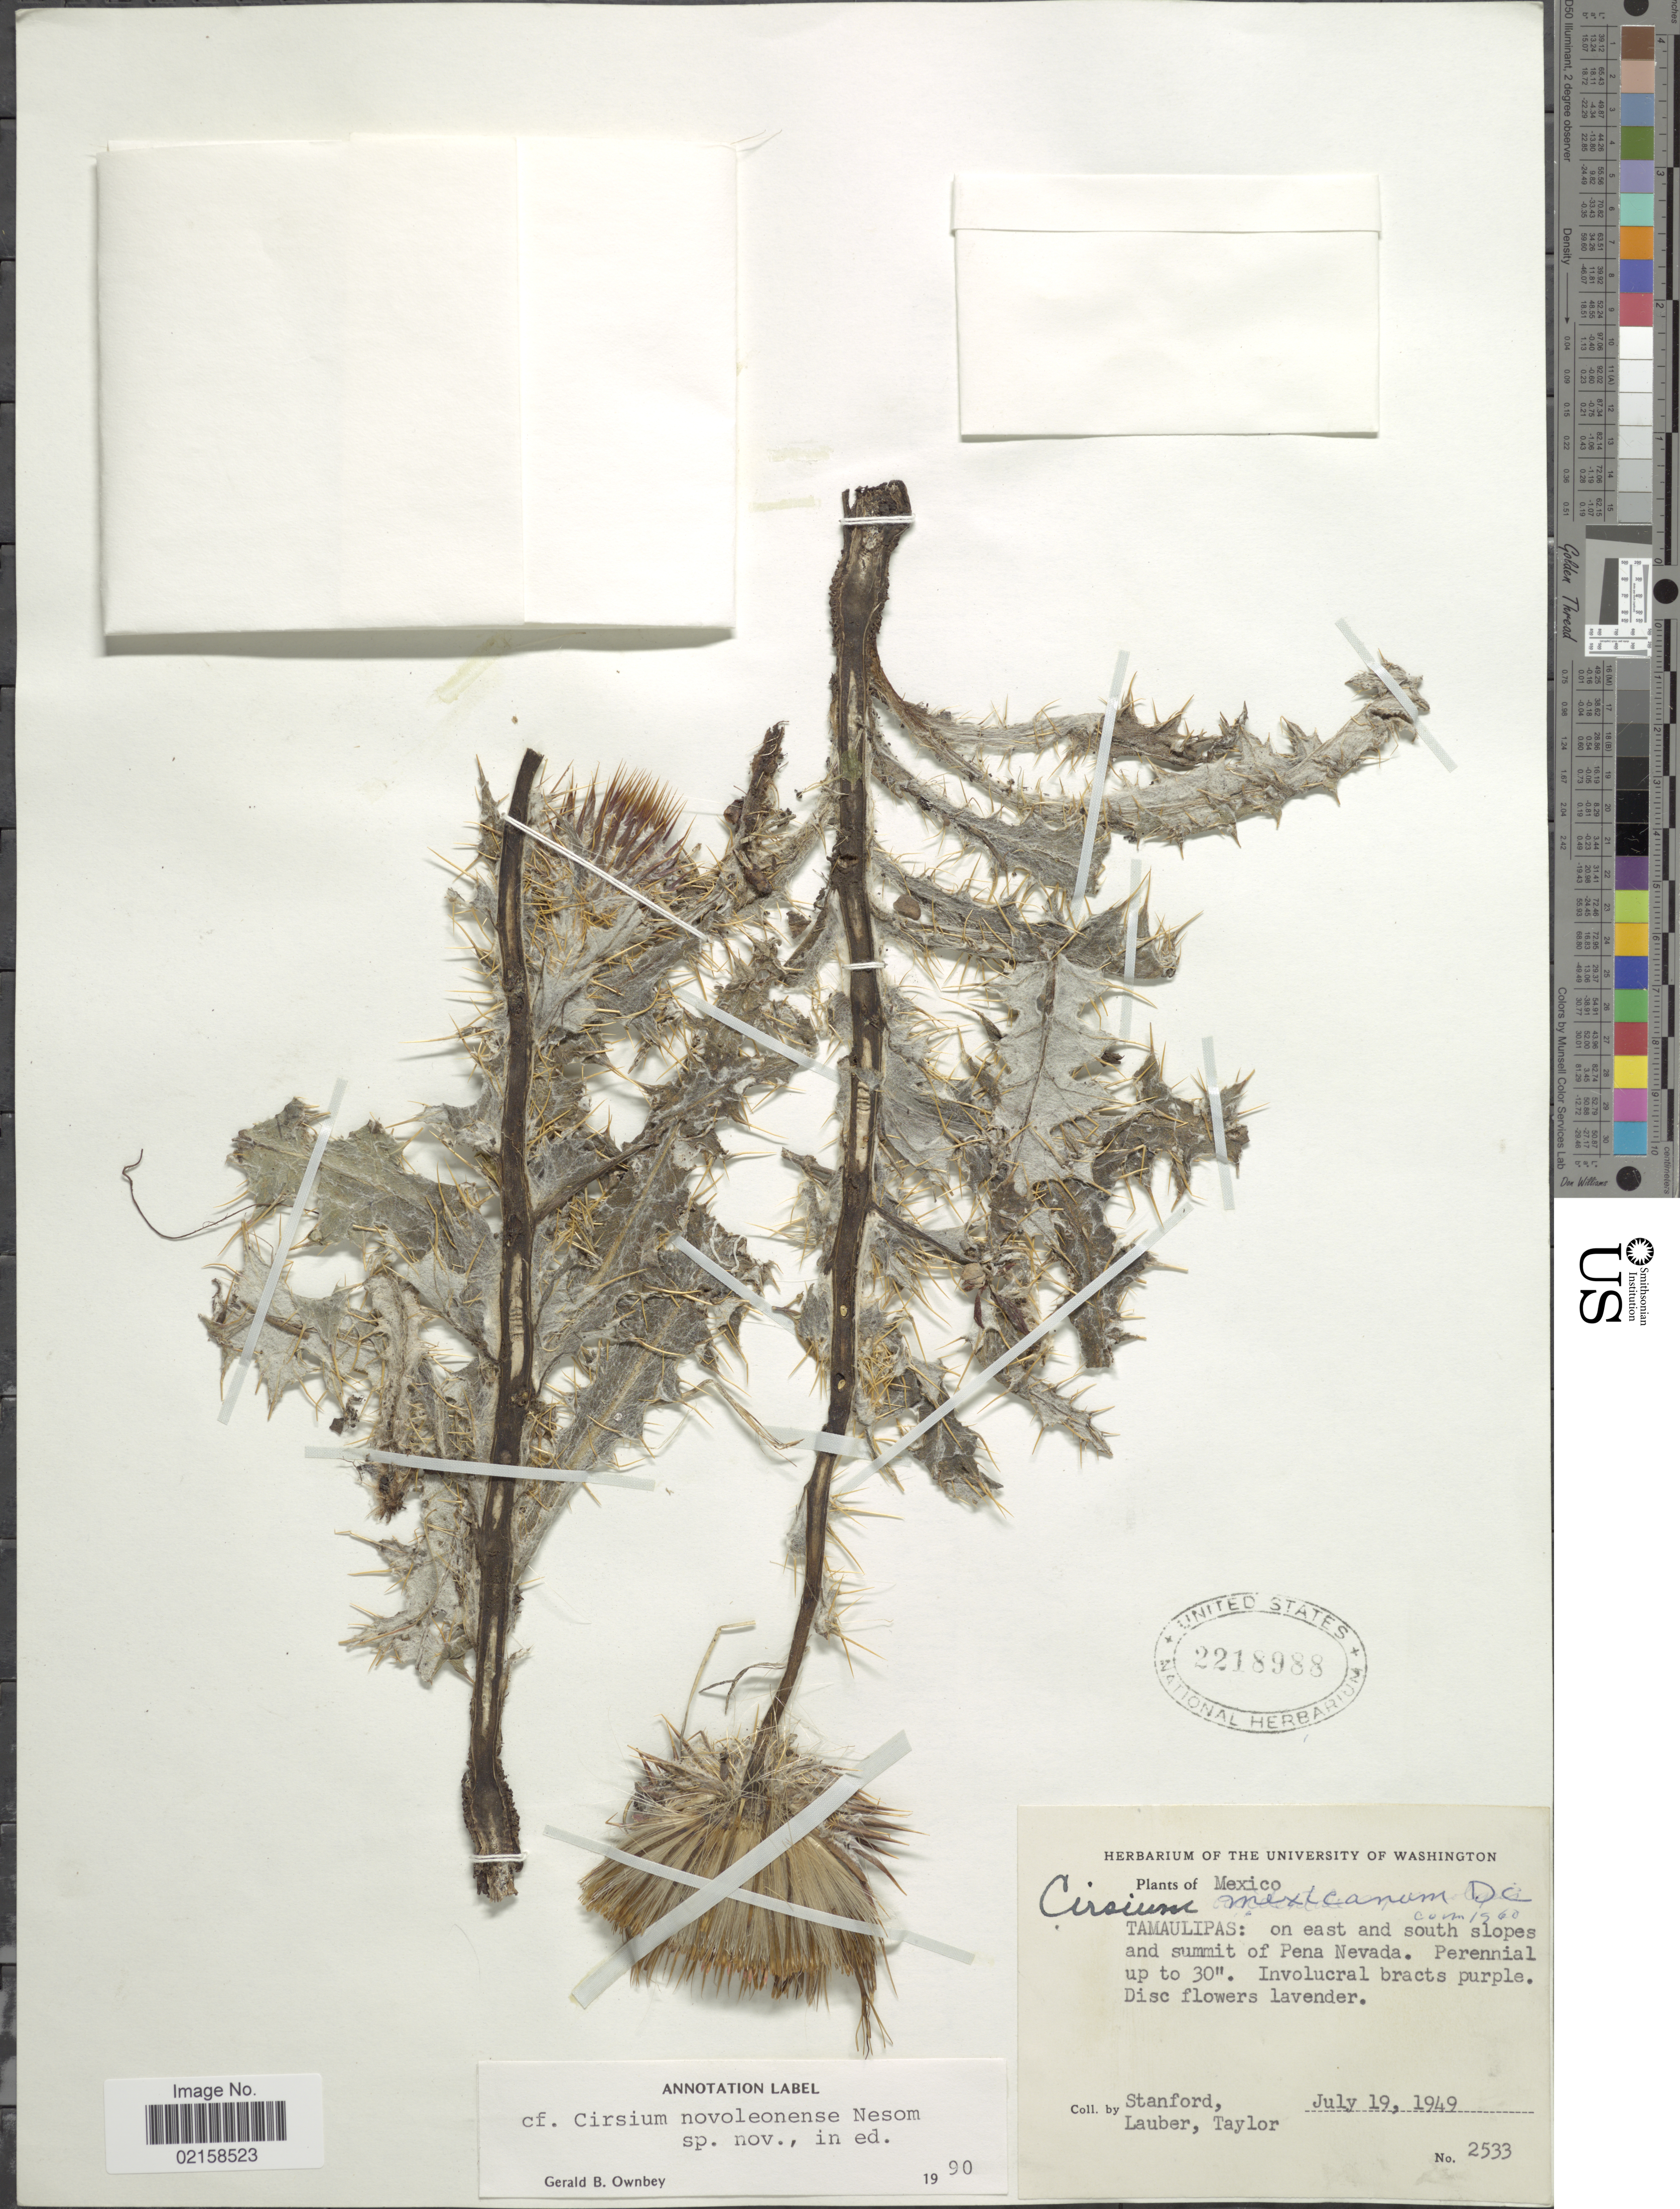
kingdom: Plantae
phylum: Tracheophyta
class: Magnoliopsida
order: Asterales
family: Asteraceae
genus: Cirsium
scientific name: Cirsium novoleonensis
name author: G.L. Nesom & García-Mor.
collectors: -. Stanford, Lauber, -- & -- Taylor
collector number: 2533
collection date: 1949-07-19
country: Mexico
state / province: Tamaulipas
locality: On east and south slopes and summit of Pena Nevada.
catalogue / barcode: US 2218988